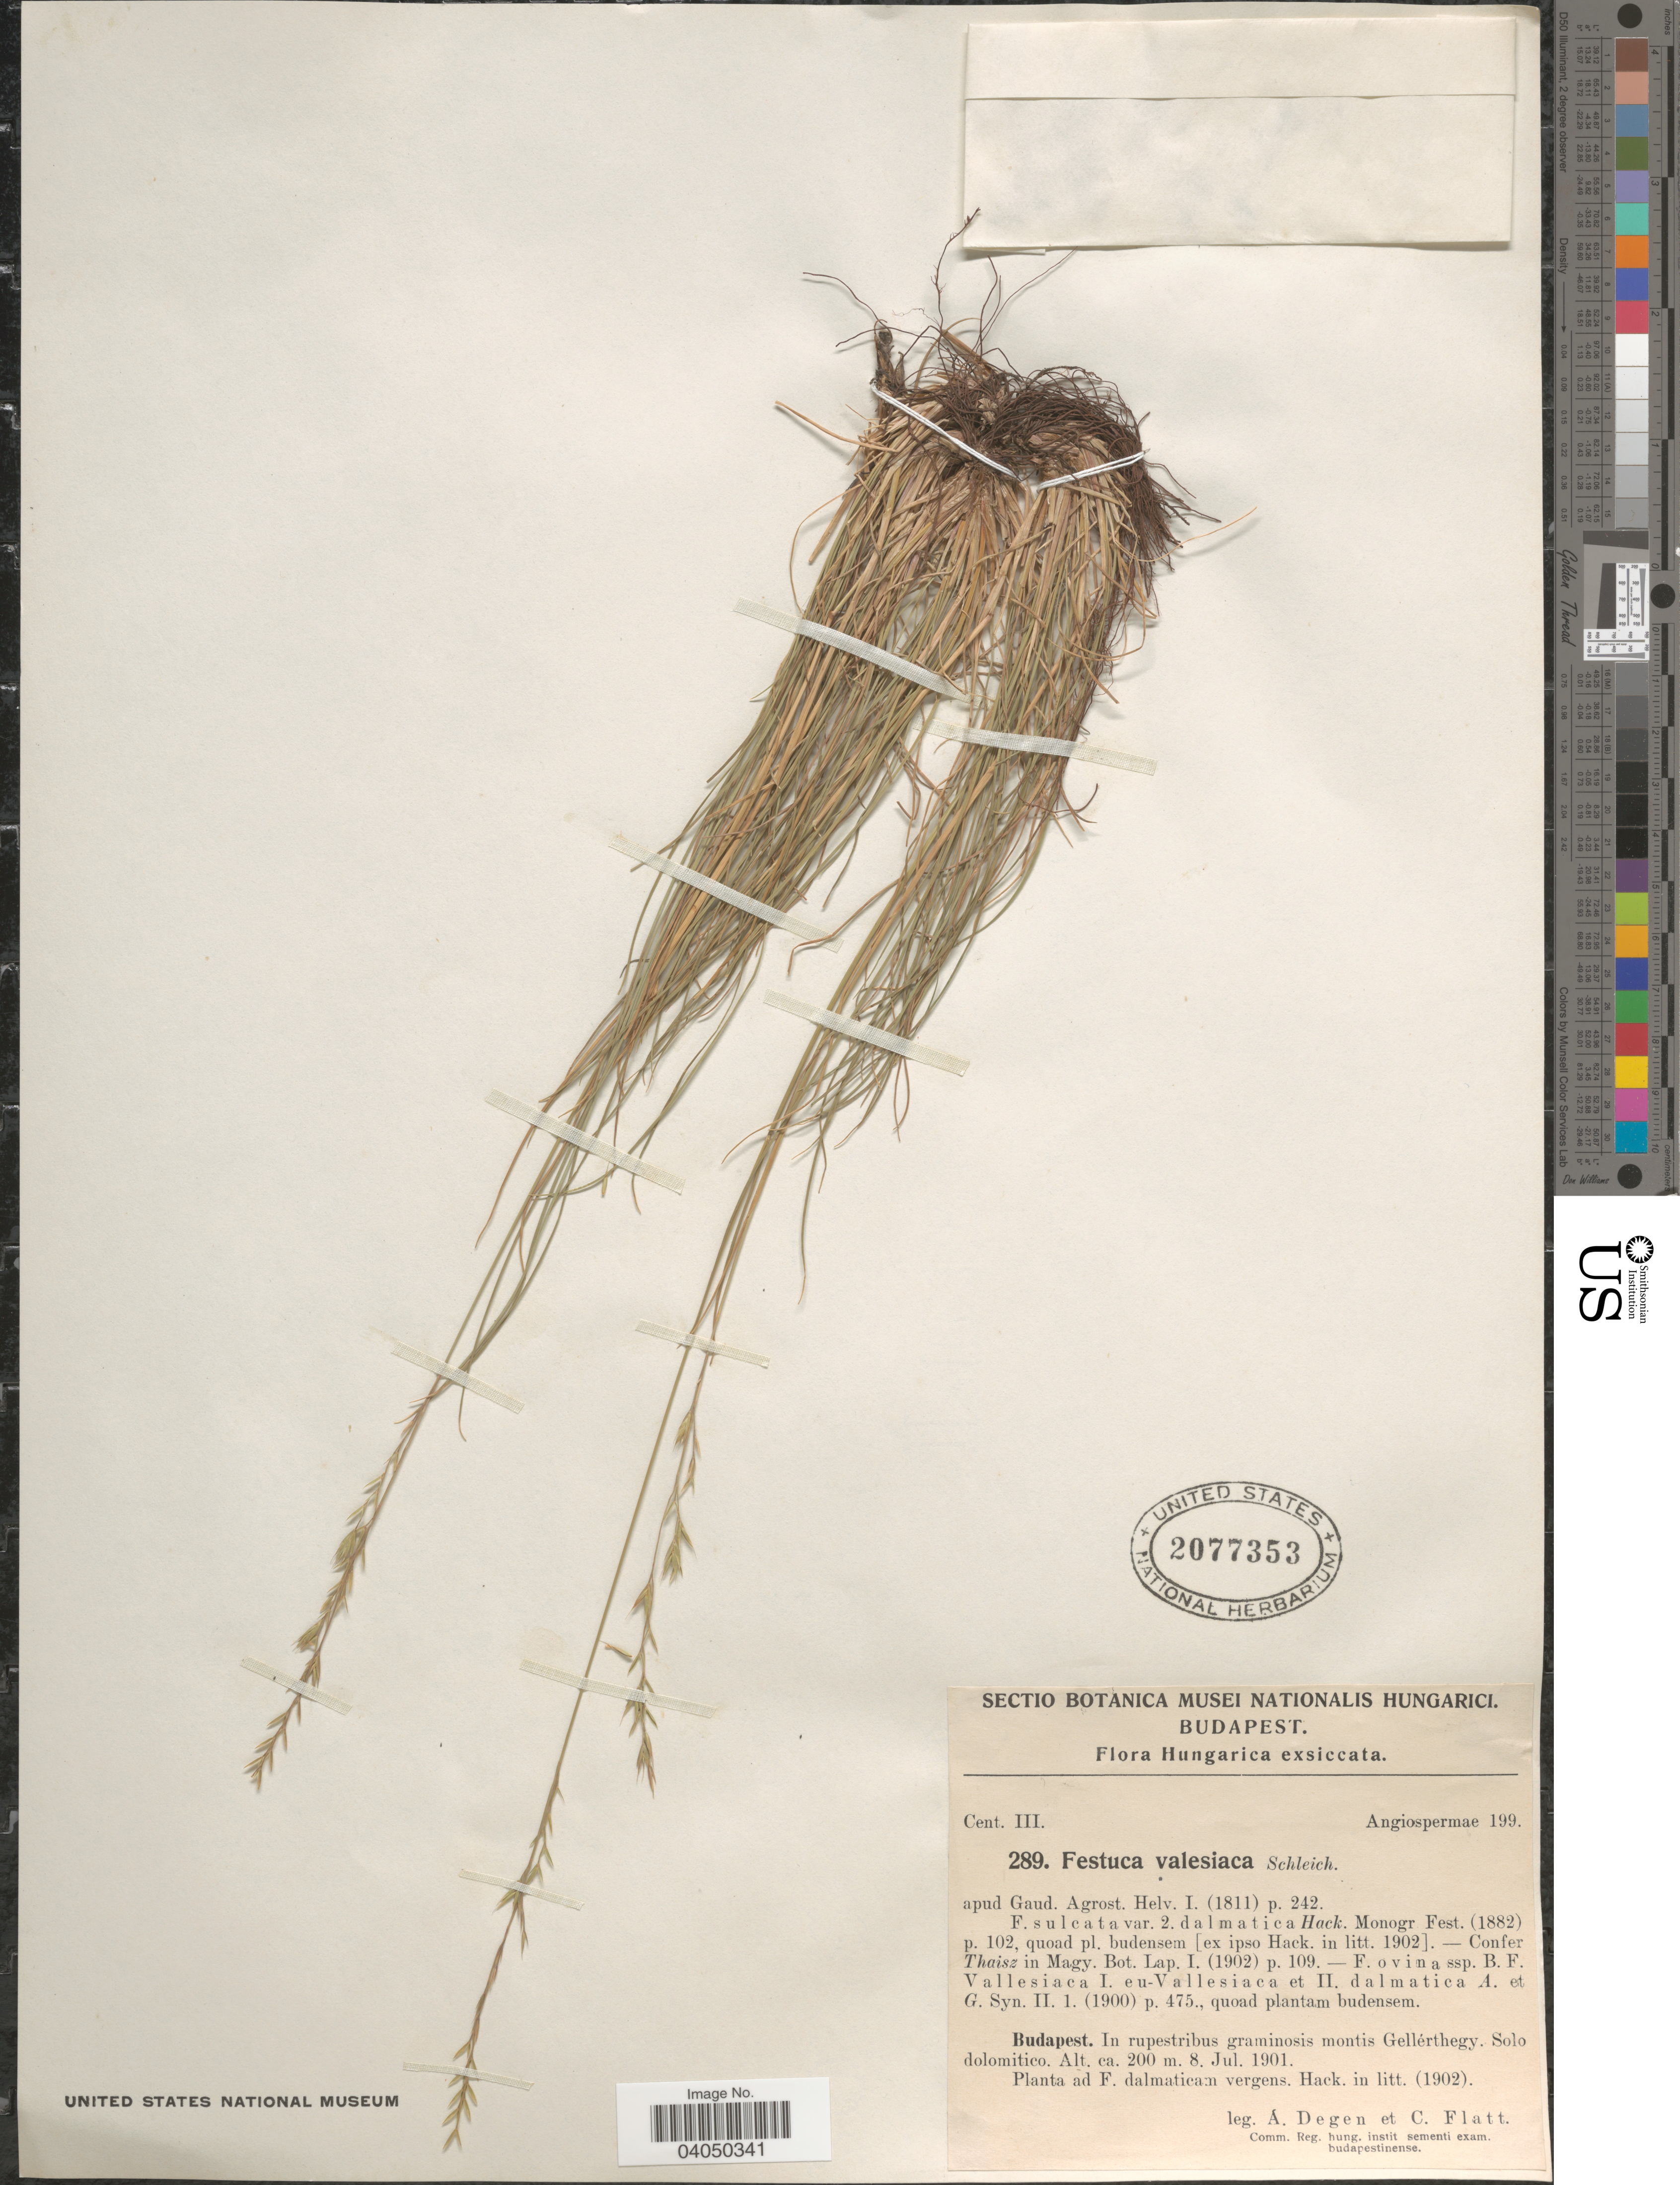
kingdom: Plantae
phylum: Tracheophyta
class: Liliopsida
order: Poales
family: Poaceae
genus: Festuca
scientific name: Festuca valesiaca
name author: Schleich. ex Gaudin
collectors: A. Degen & C. de Flatt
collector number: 289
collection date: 1901-07-08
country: Hungary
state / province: Budapest, Capital District of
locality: Budapest. In rupestribus graminosis montis Gellérthegy. Solo dolomitico.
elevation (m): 200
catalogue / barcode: US 2077353